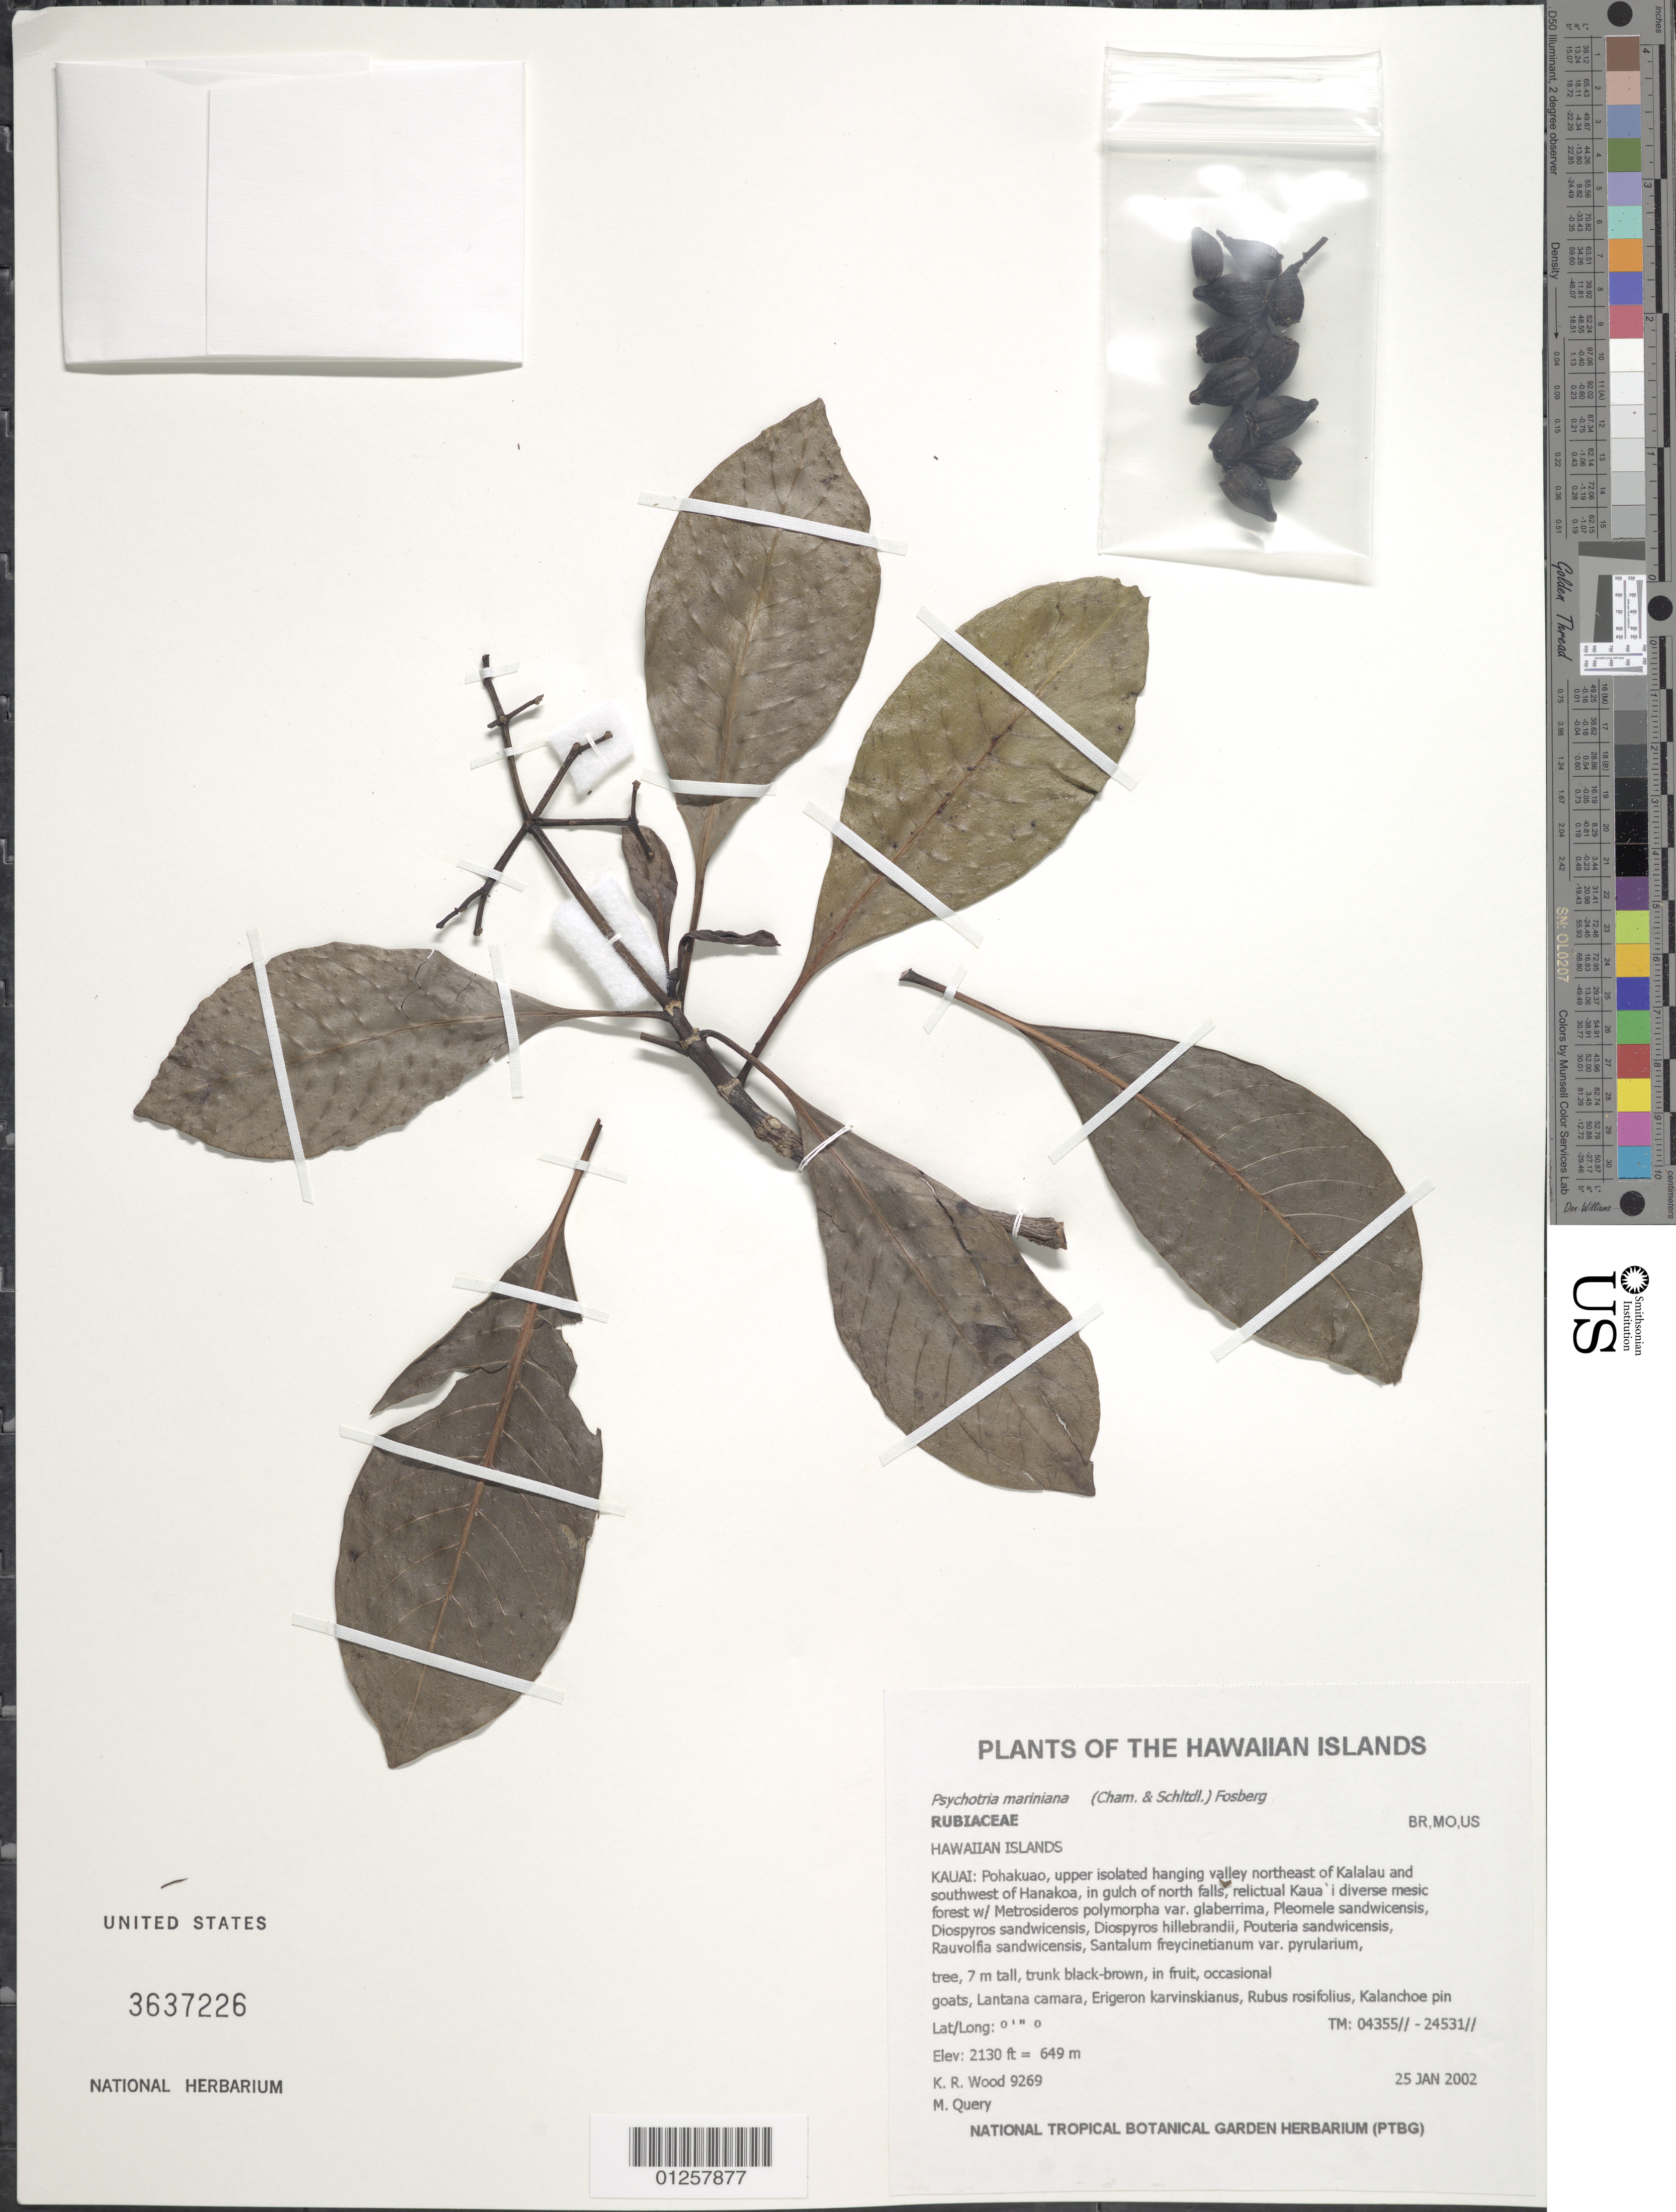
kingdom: Plantae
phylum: Tracheophyta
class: Magnoliopsida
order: Gentianales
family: Rubiaceae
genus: Psychotria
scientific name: Psychotria mariniana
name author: (Cham. & Schltdl.) Fosberg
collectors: K. R. Wood & M. Query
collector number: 9269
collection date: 2002-01-25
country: United States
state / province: Hawaii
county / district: Kauai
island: Kaua'i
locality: Pohakuao, upper isolated hanging valley northeast of Kalalau and southwest of Hanakoa, in gulch of north falls, relictual Kaua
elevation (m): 649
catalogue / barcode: US 3637226